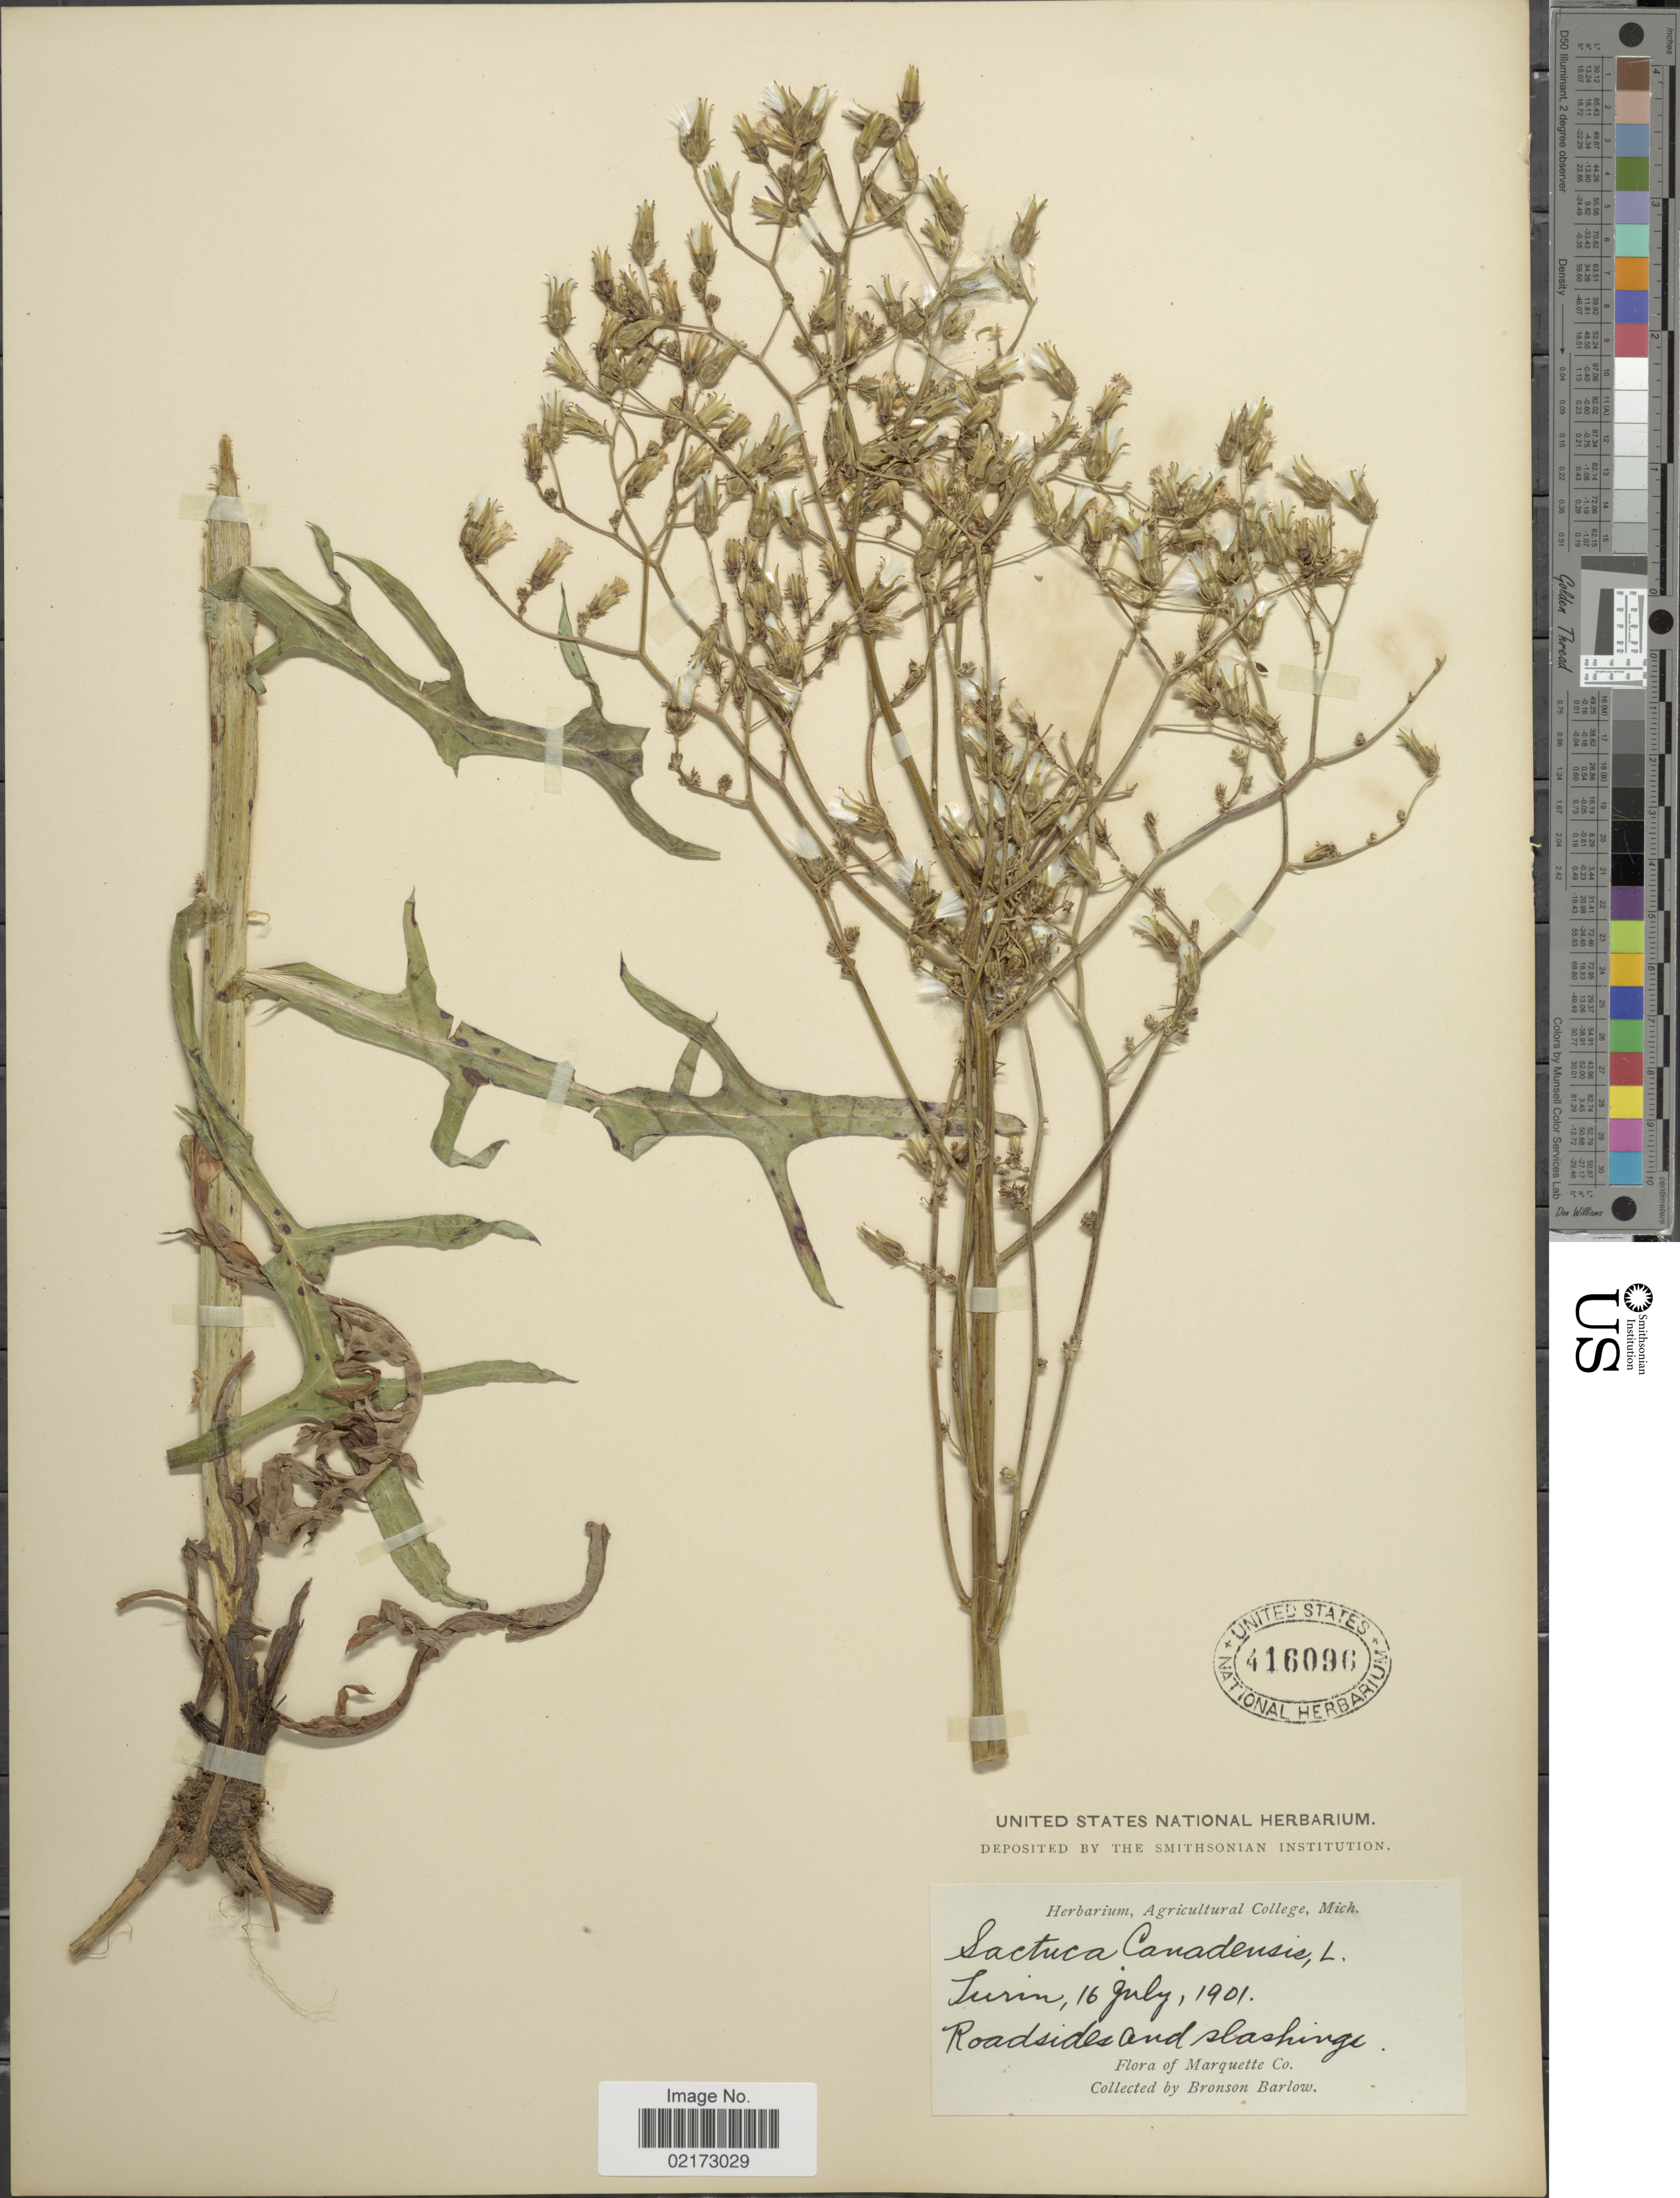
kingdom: Plantae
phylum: Tracheophyta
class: Magnoliopsida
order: Asterales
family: Asteraceae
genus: Lactuca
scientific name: Lactuca canadensis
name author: L.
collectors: Barlow, B.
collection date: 1901-07-16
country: United States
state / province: Michigan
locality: Turin, Marquette Co.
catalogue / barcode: US 416096